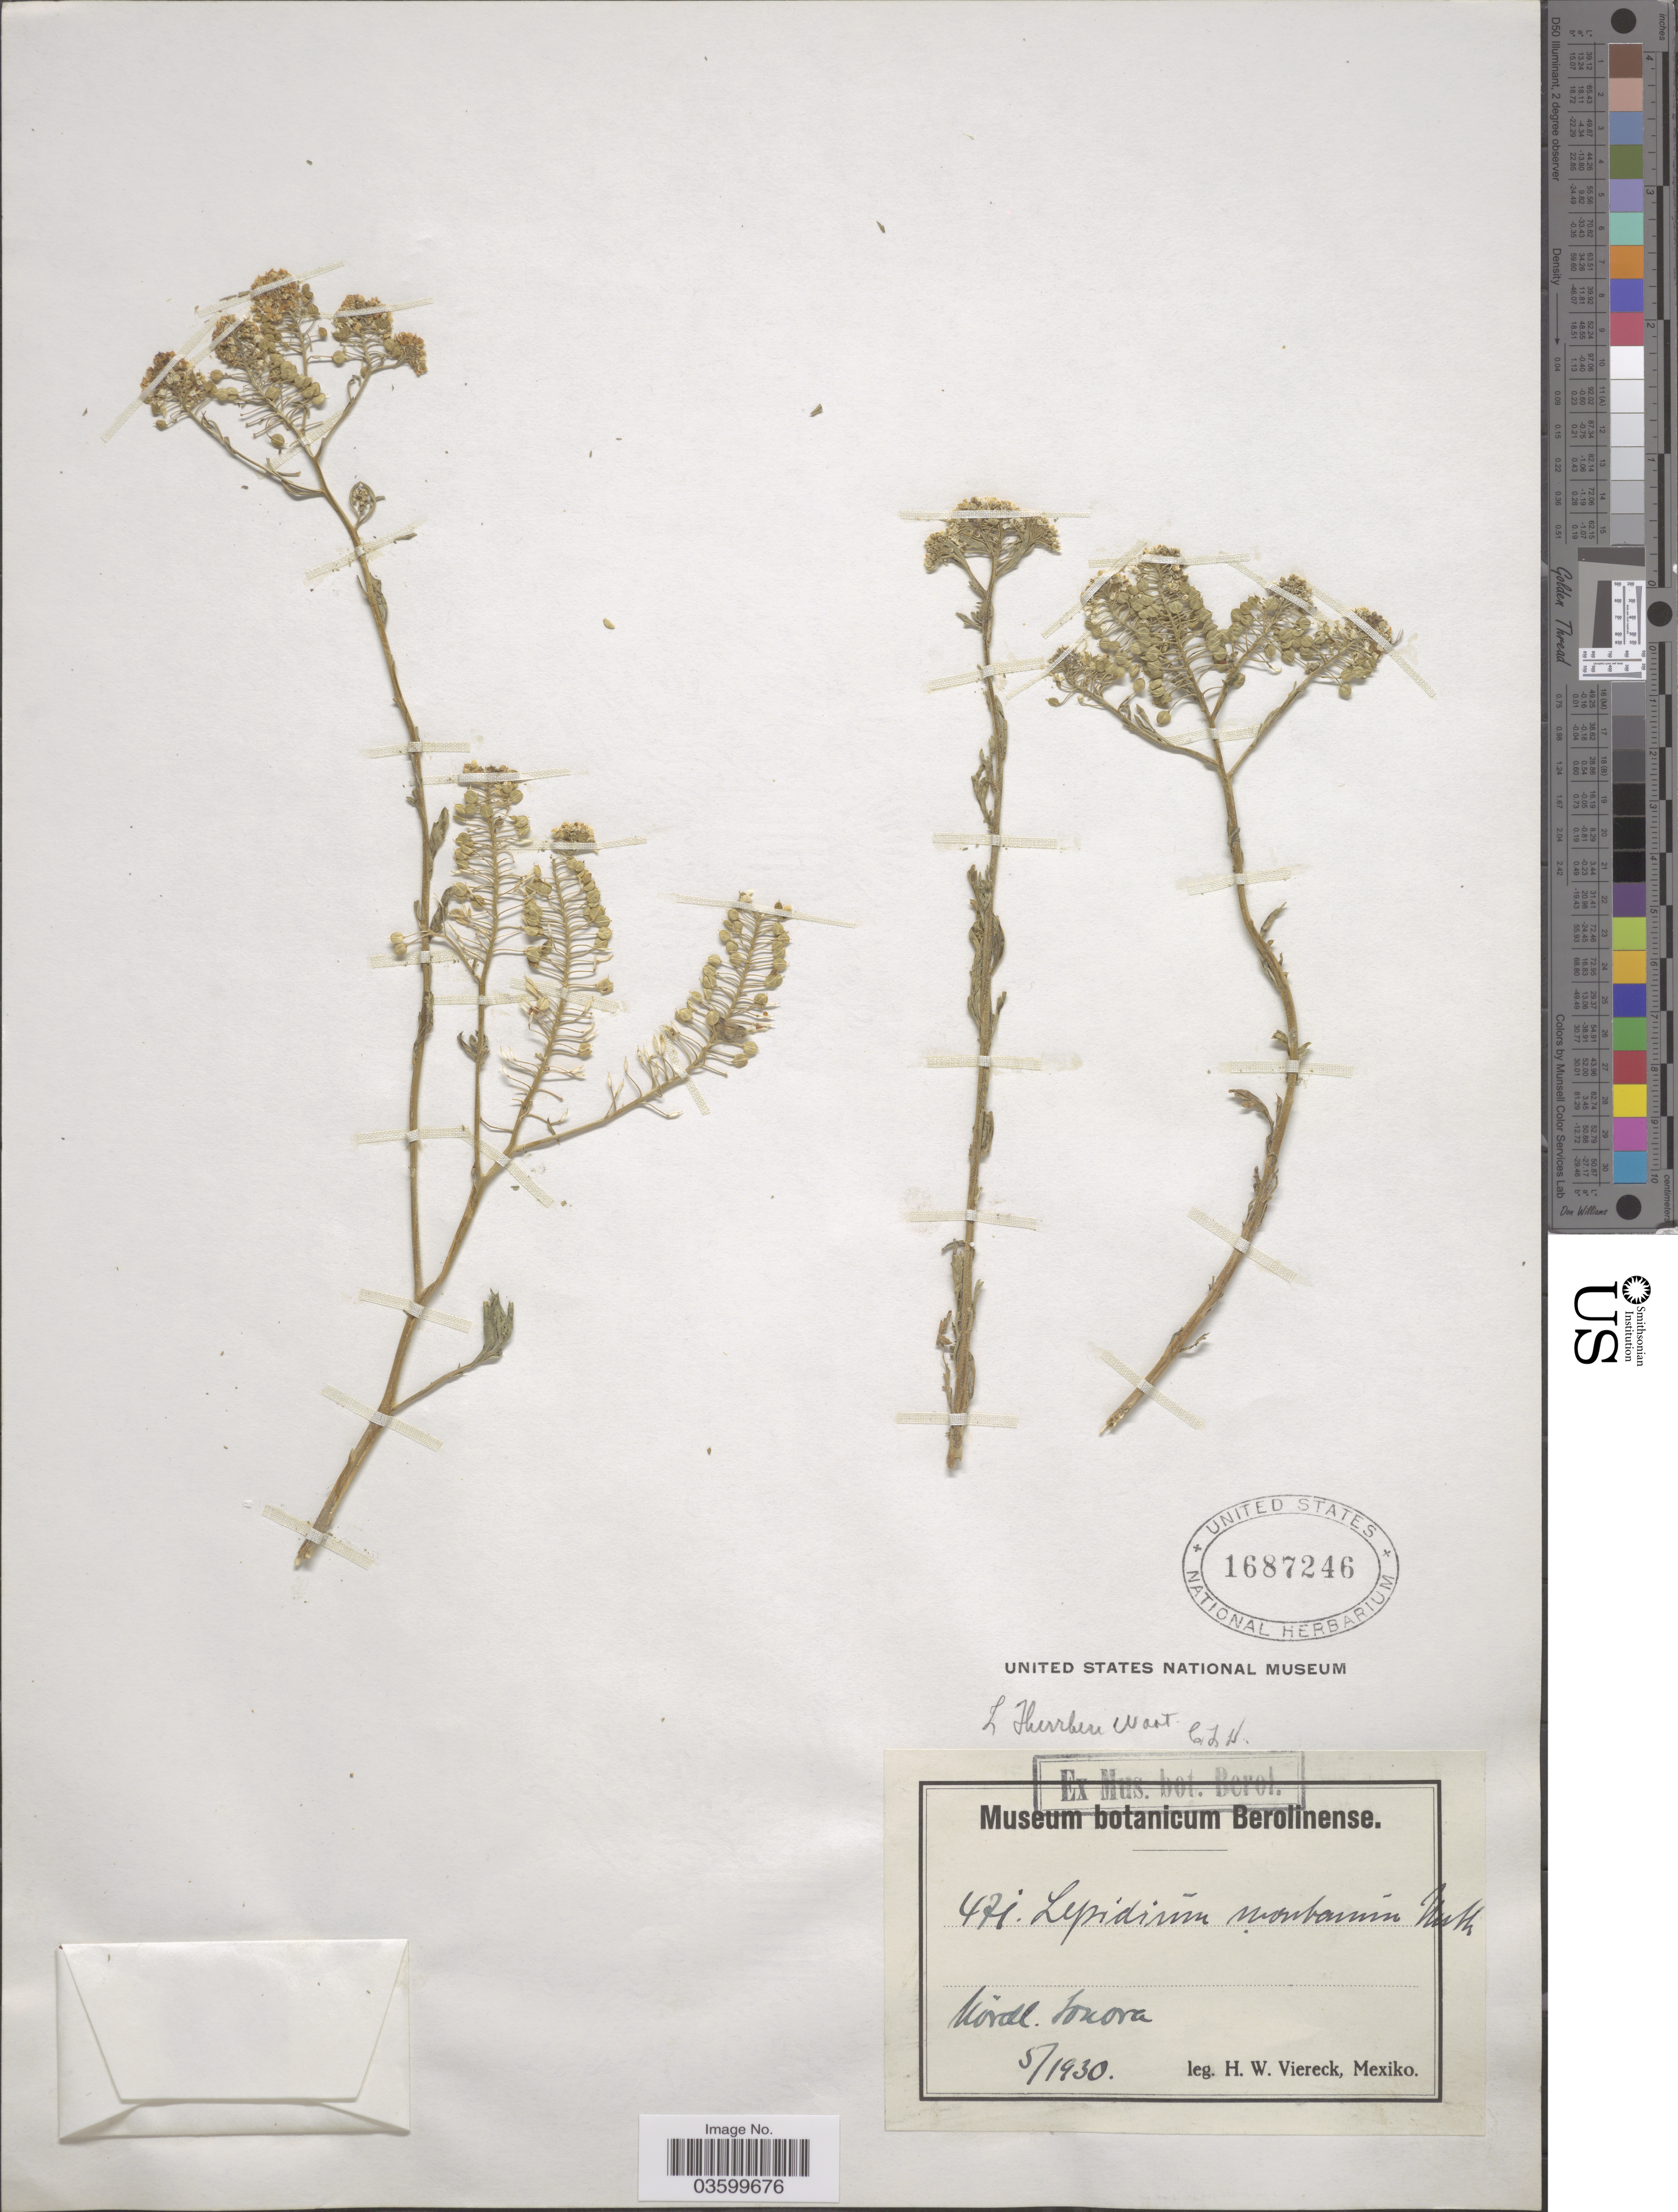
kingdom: Plantae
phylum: Tracheophyta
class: Magnoliopsida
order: Brassicales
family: Brassicaceae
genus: Lepidium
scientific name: Lepidium thurberi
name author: Wooton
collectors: H. W. Viereck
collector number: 471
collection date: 1930-05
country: Mexico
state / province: Sonora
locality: Nördl. Sonora.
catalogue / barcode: US 1687246